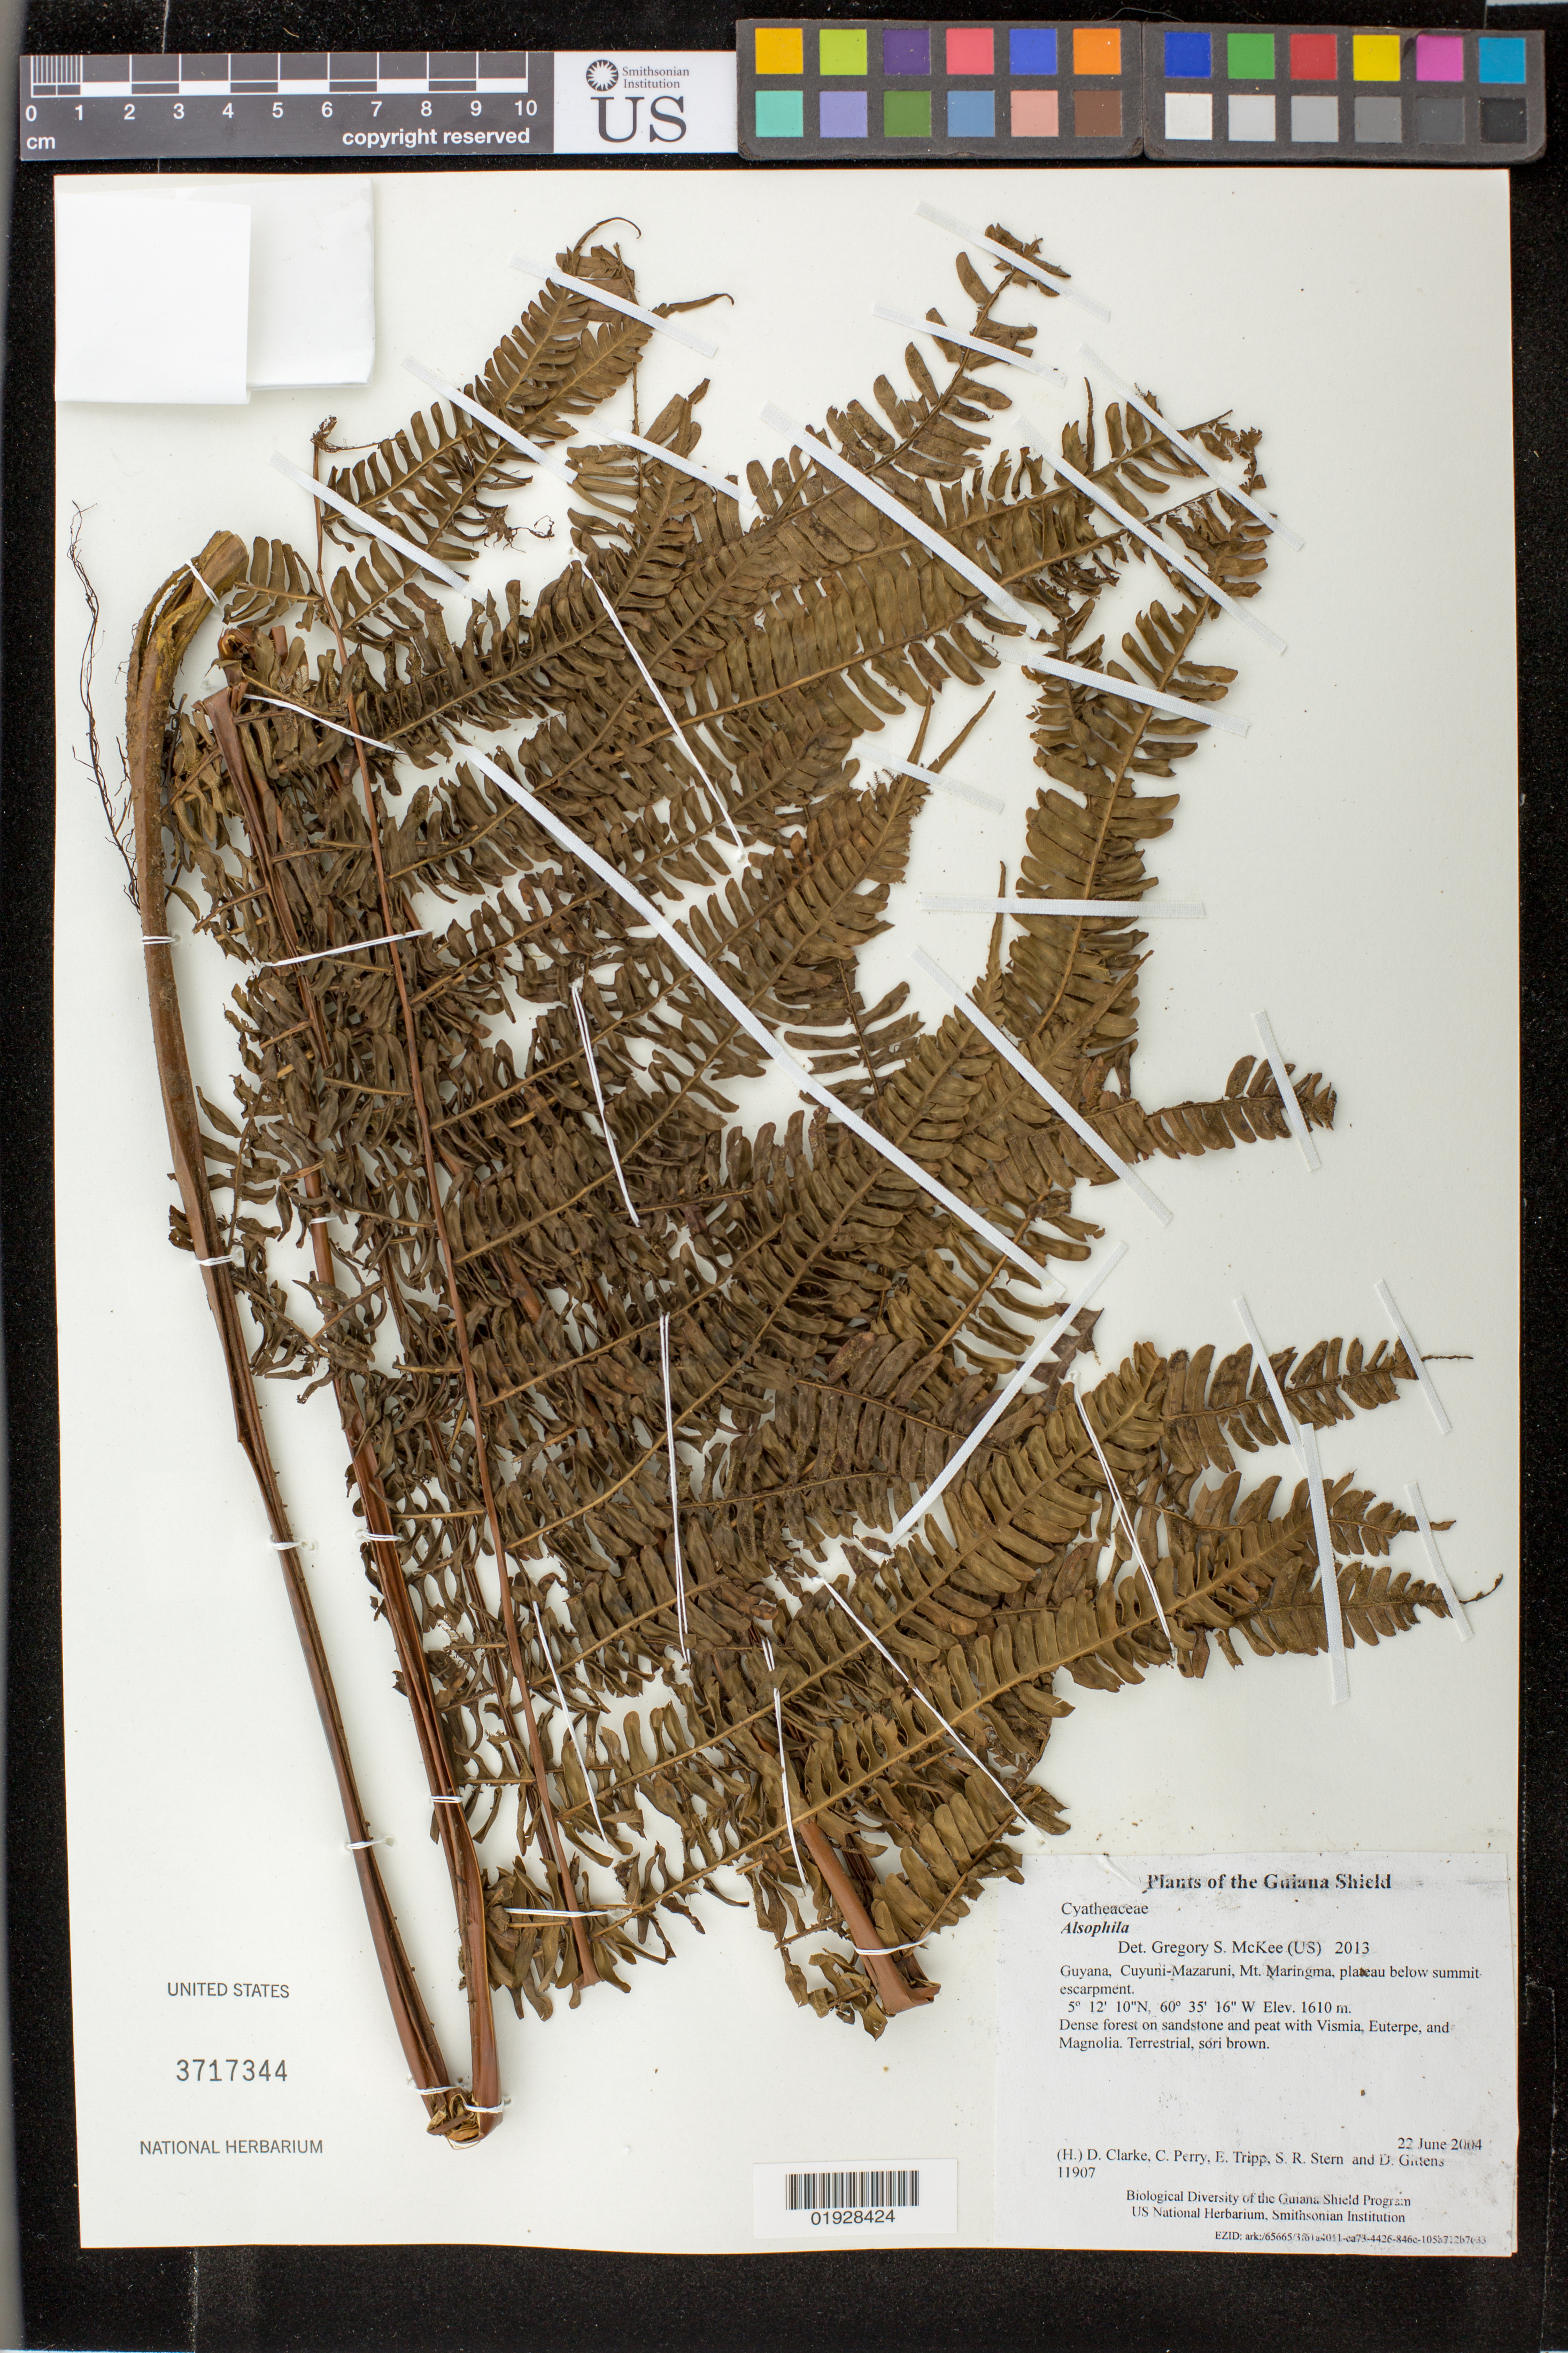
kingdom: Plantae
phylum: Tracheophyta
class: Polypodiopsida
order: Cyatheales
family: Cyatheaceae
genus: Alsophila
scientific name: Alsophila sp.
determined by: McKee, G. S., (US), NMNH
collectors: H. D. Clarke, C. Perry, E. Tripp, S. R. Stern & D. Gittens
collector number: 11907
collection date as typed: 22 June 2004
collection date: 2004-06-22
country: Guyana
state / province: Cuyuni-Mazaruni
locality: Mt. Maringma, plateau below summit escarpment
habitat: Dense forest on sandstone and peat with Vismia, Euterpe, and Magnolia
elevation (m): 1610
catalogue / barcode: US 3717344